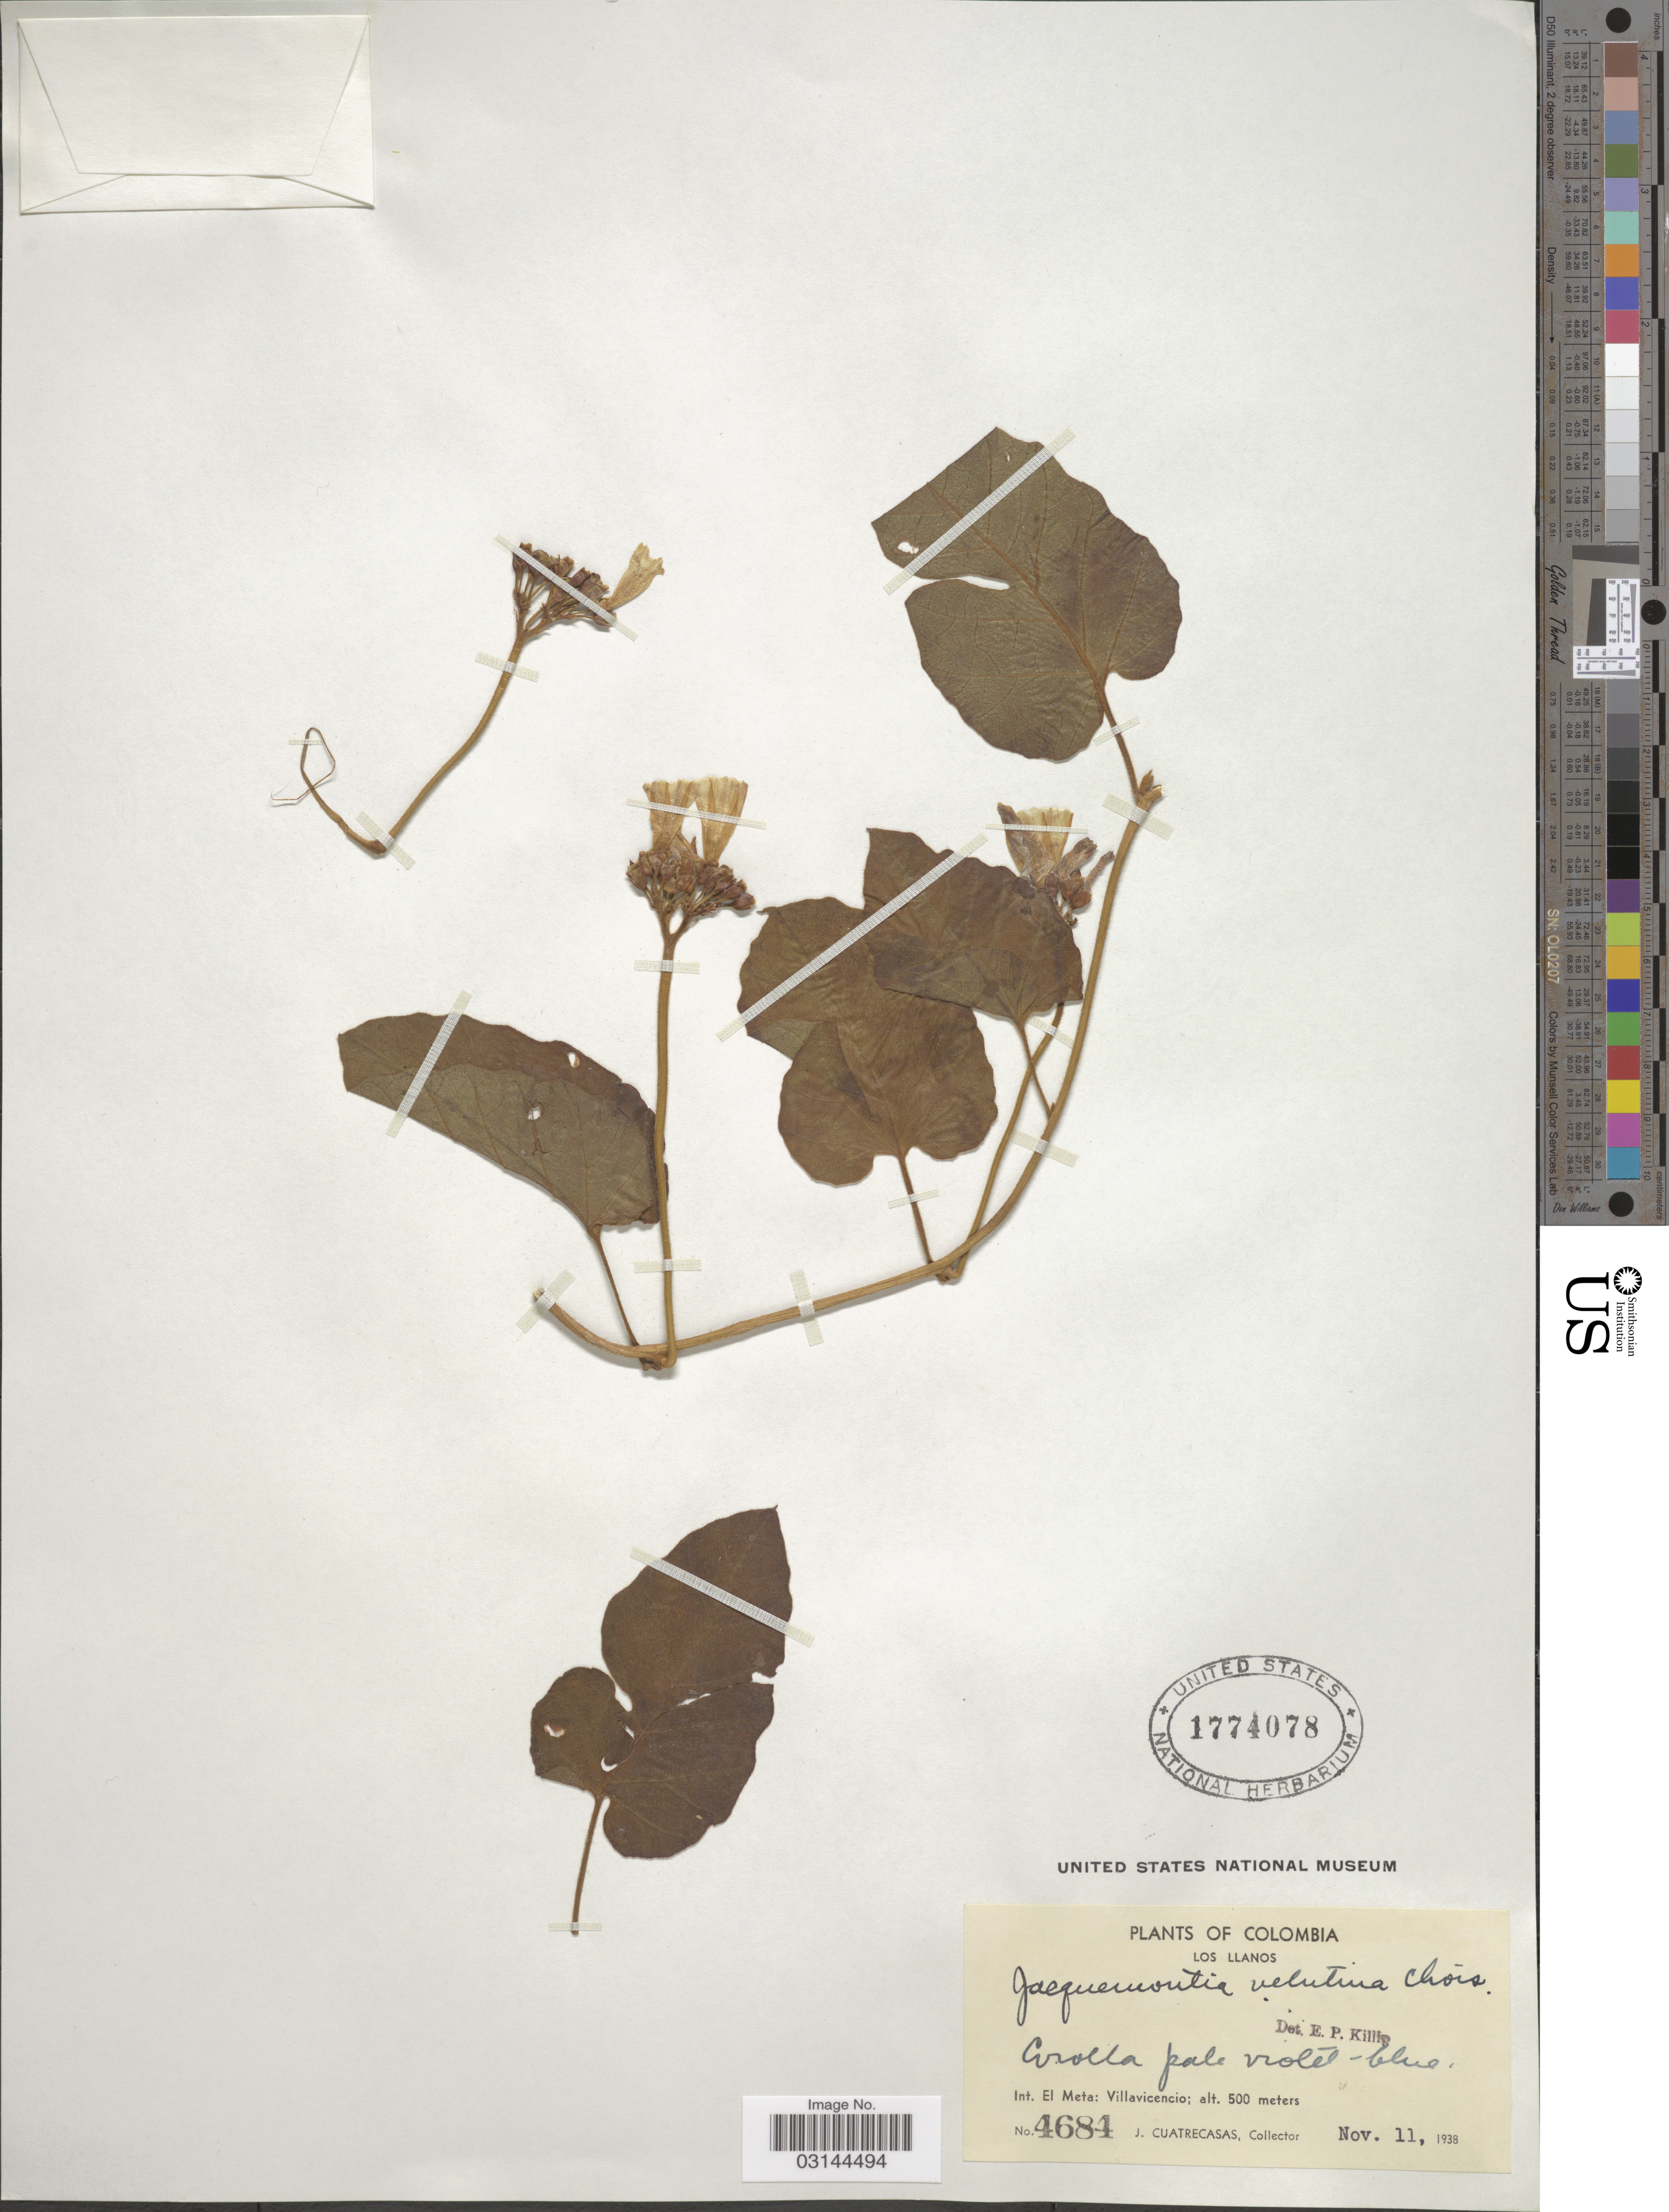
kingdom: Plantae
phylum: Tracheophyta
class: Magnoliopsida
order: Solanales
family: Convolvulaceae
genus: Jacquemontia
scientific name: Jacquemontia velutina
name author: Choisy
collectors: J. Cuatrecasas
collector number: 4684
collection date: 1938-11-11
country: Colombia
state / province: Meta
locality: Los Llanos. Int. El Meta: Villavicencio.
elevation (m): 500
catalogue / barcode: US 1774078